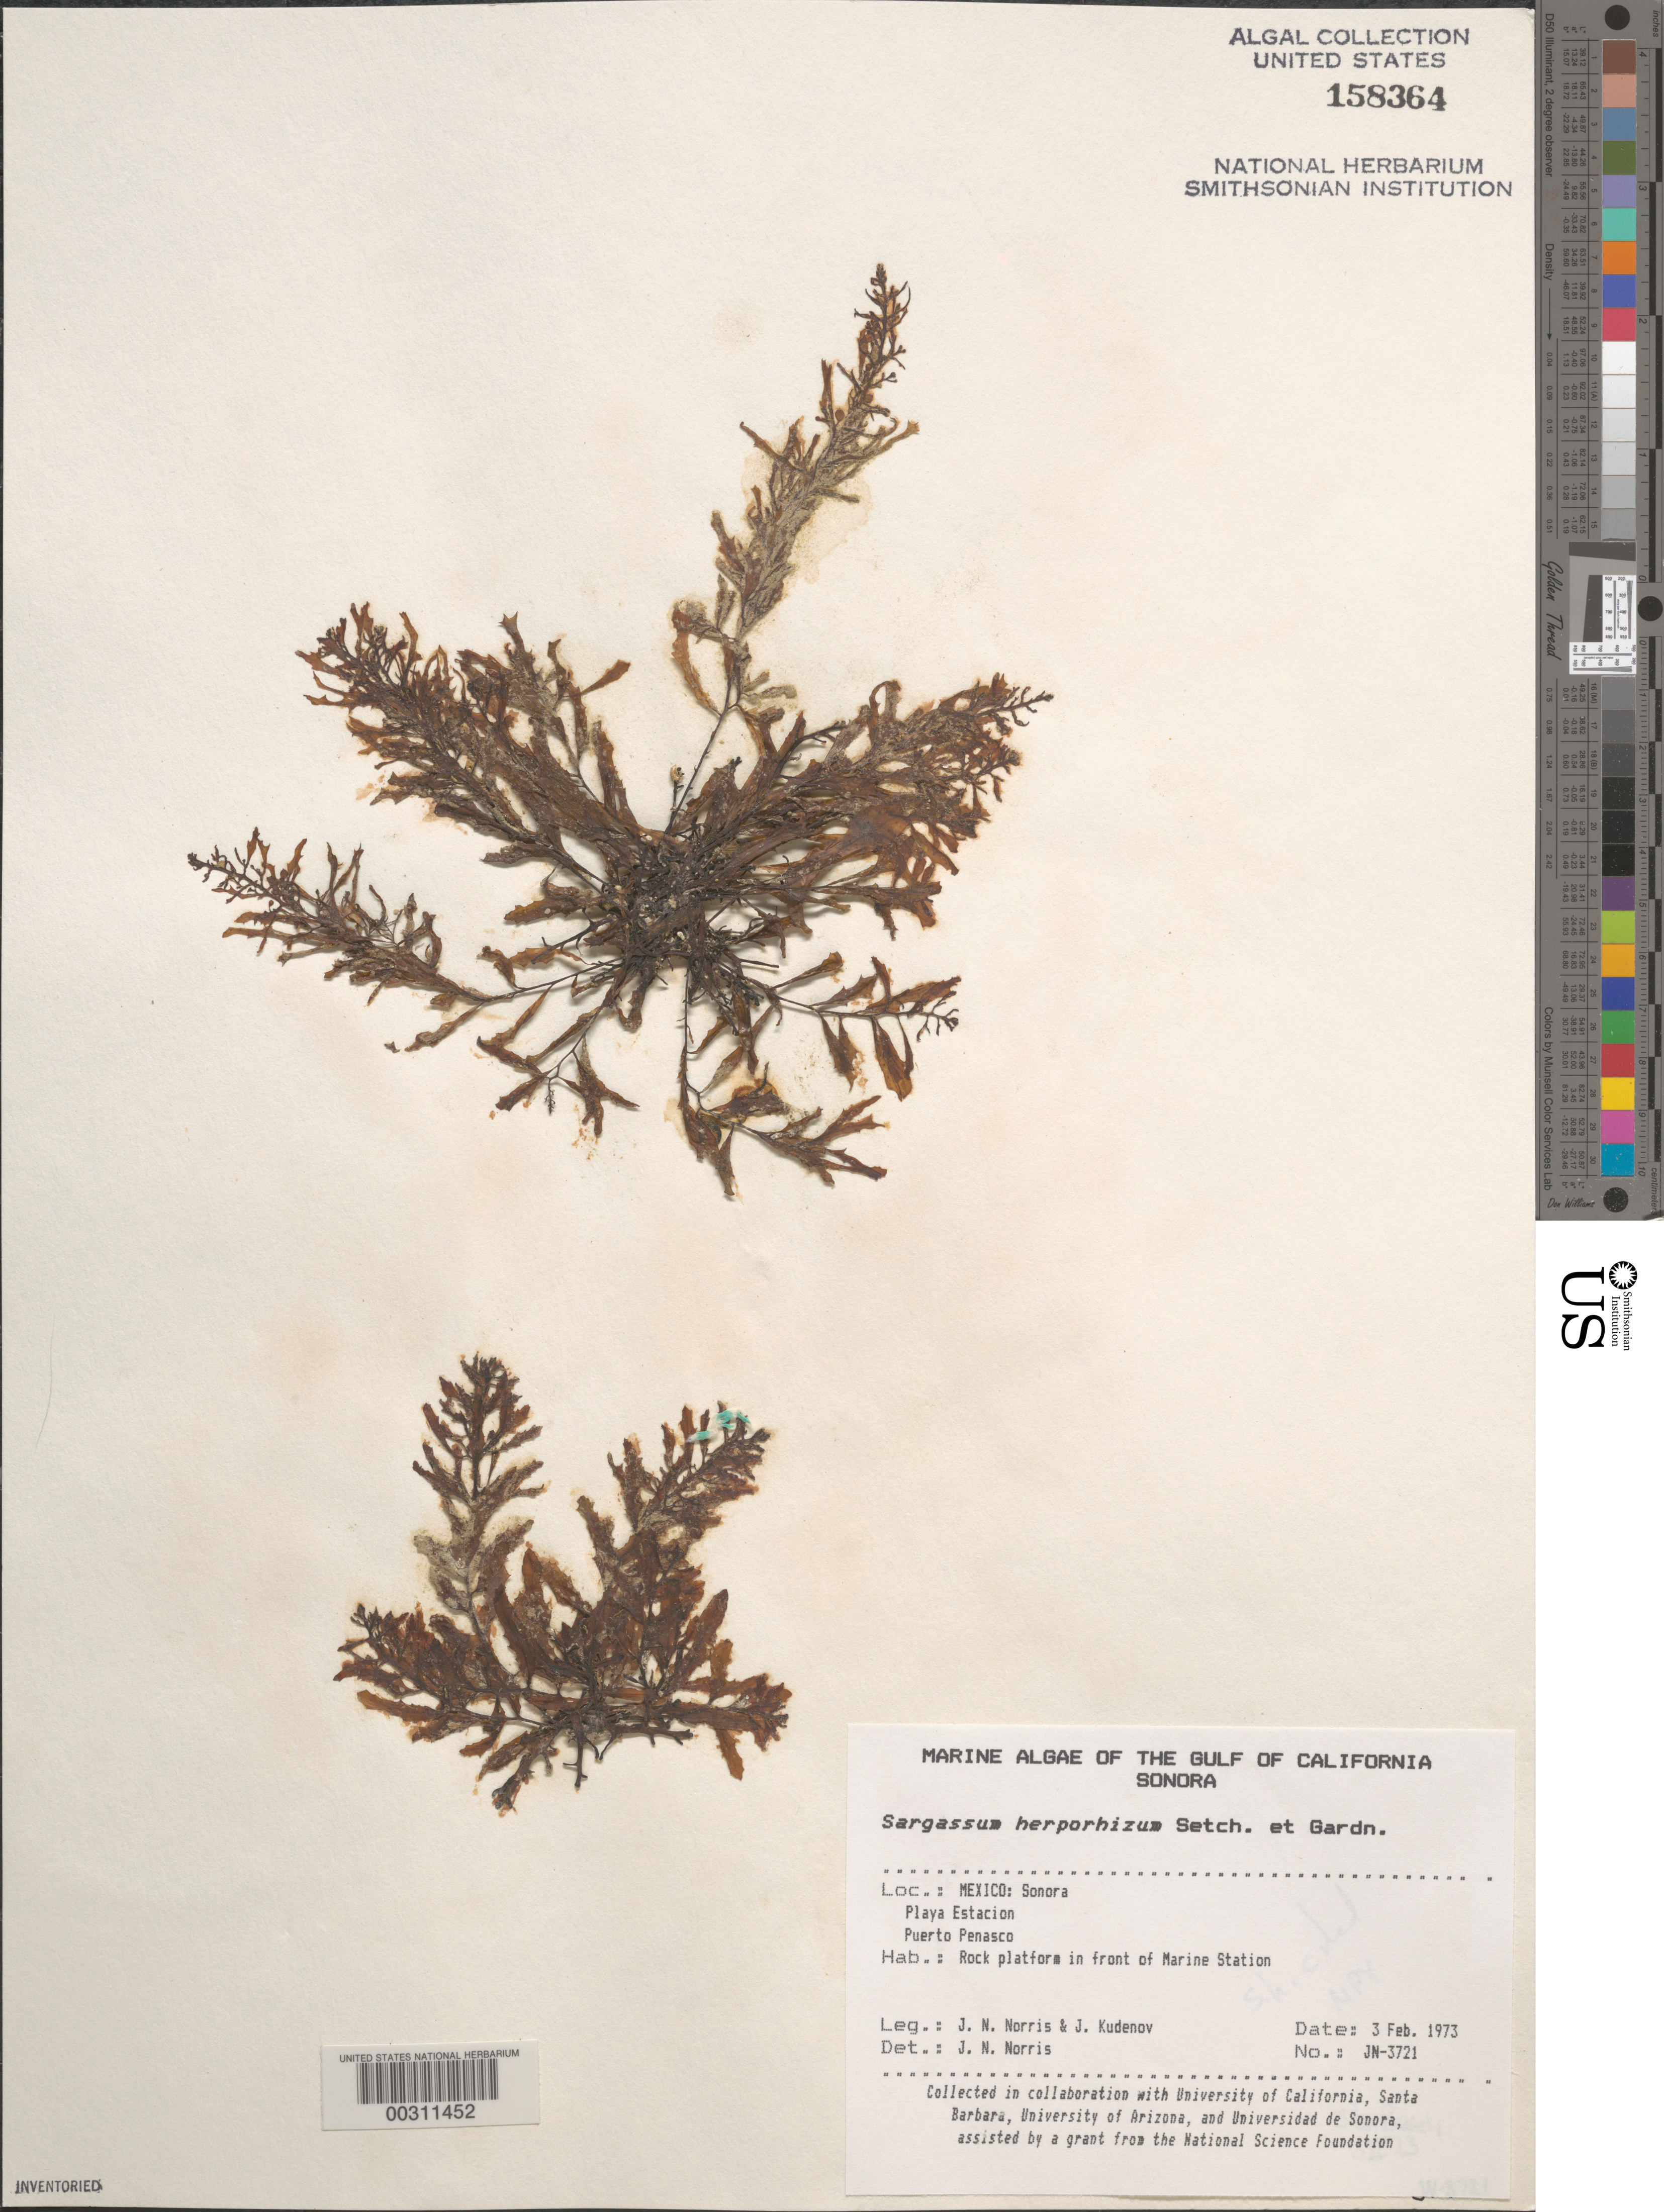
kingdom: Chromista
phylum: Ochrophyta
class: Phaeophyceae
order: Fucales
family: Sargassaceae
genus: Sargassum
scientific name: Sargassum herporhizum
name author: Setch. & N.L. Gardner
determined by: Norris, James N.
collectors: J. N. Norris & J. Kudenov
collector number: JN-3721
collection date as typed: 03 Feb 1973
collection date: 1973-02-03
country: Mexico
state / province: Sonora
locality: Playa Estacion, Puerto Penasco, marine station shore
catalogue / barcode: US 158364